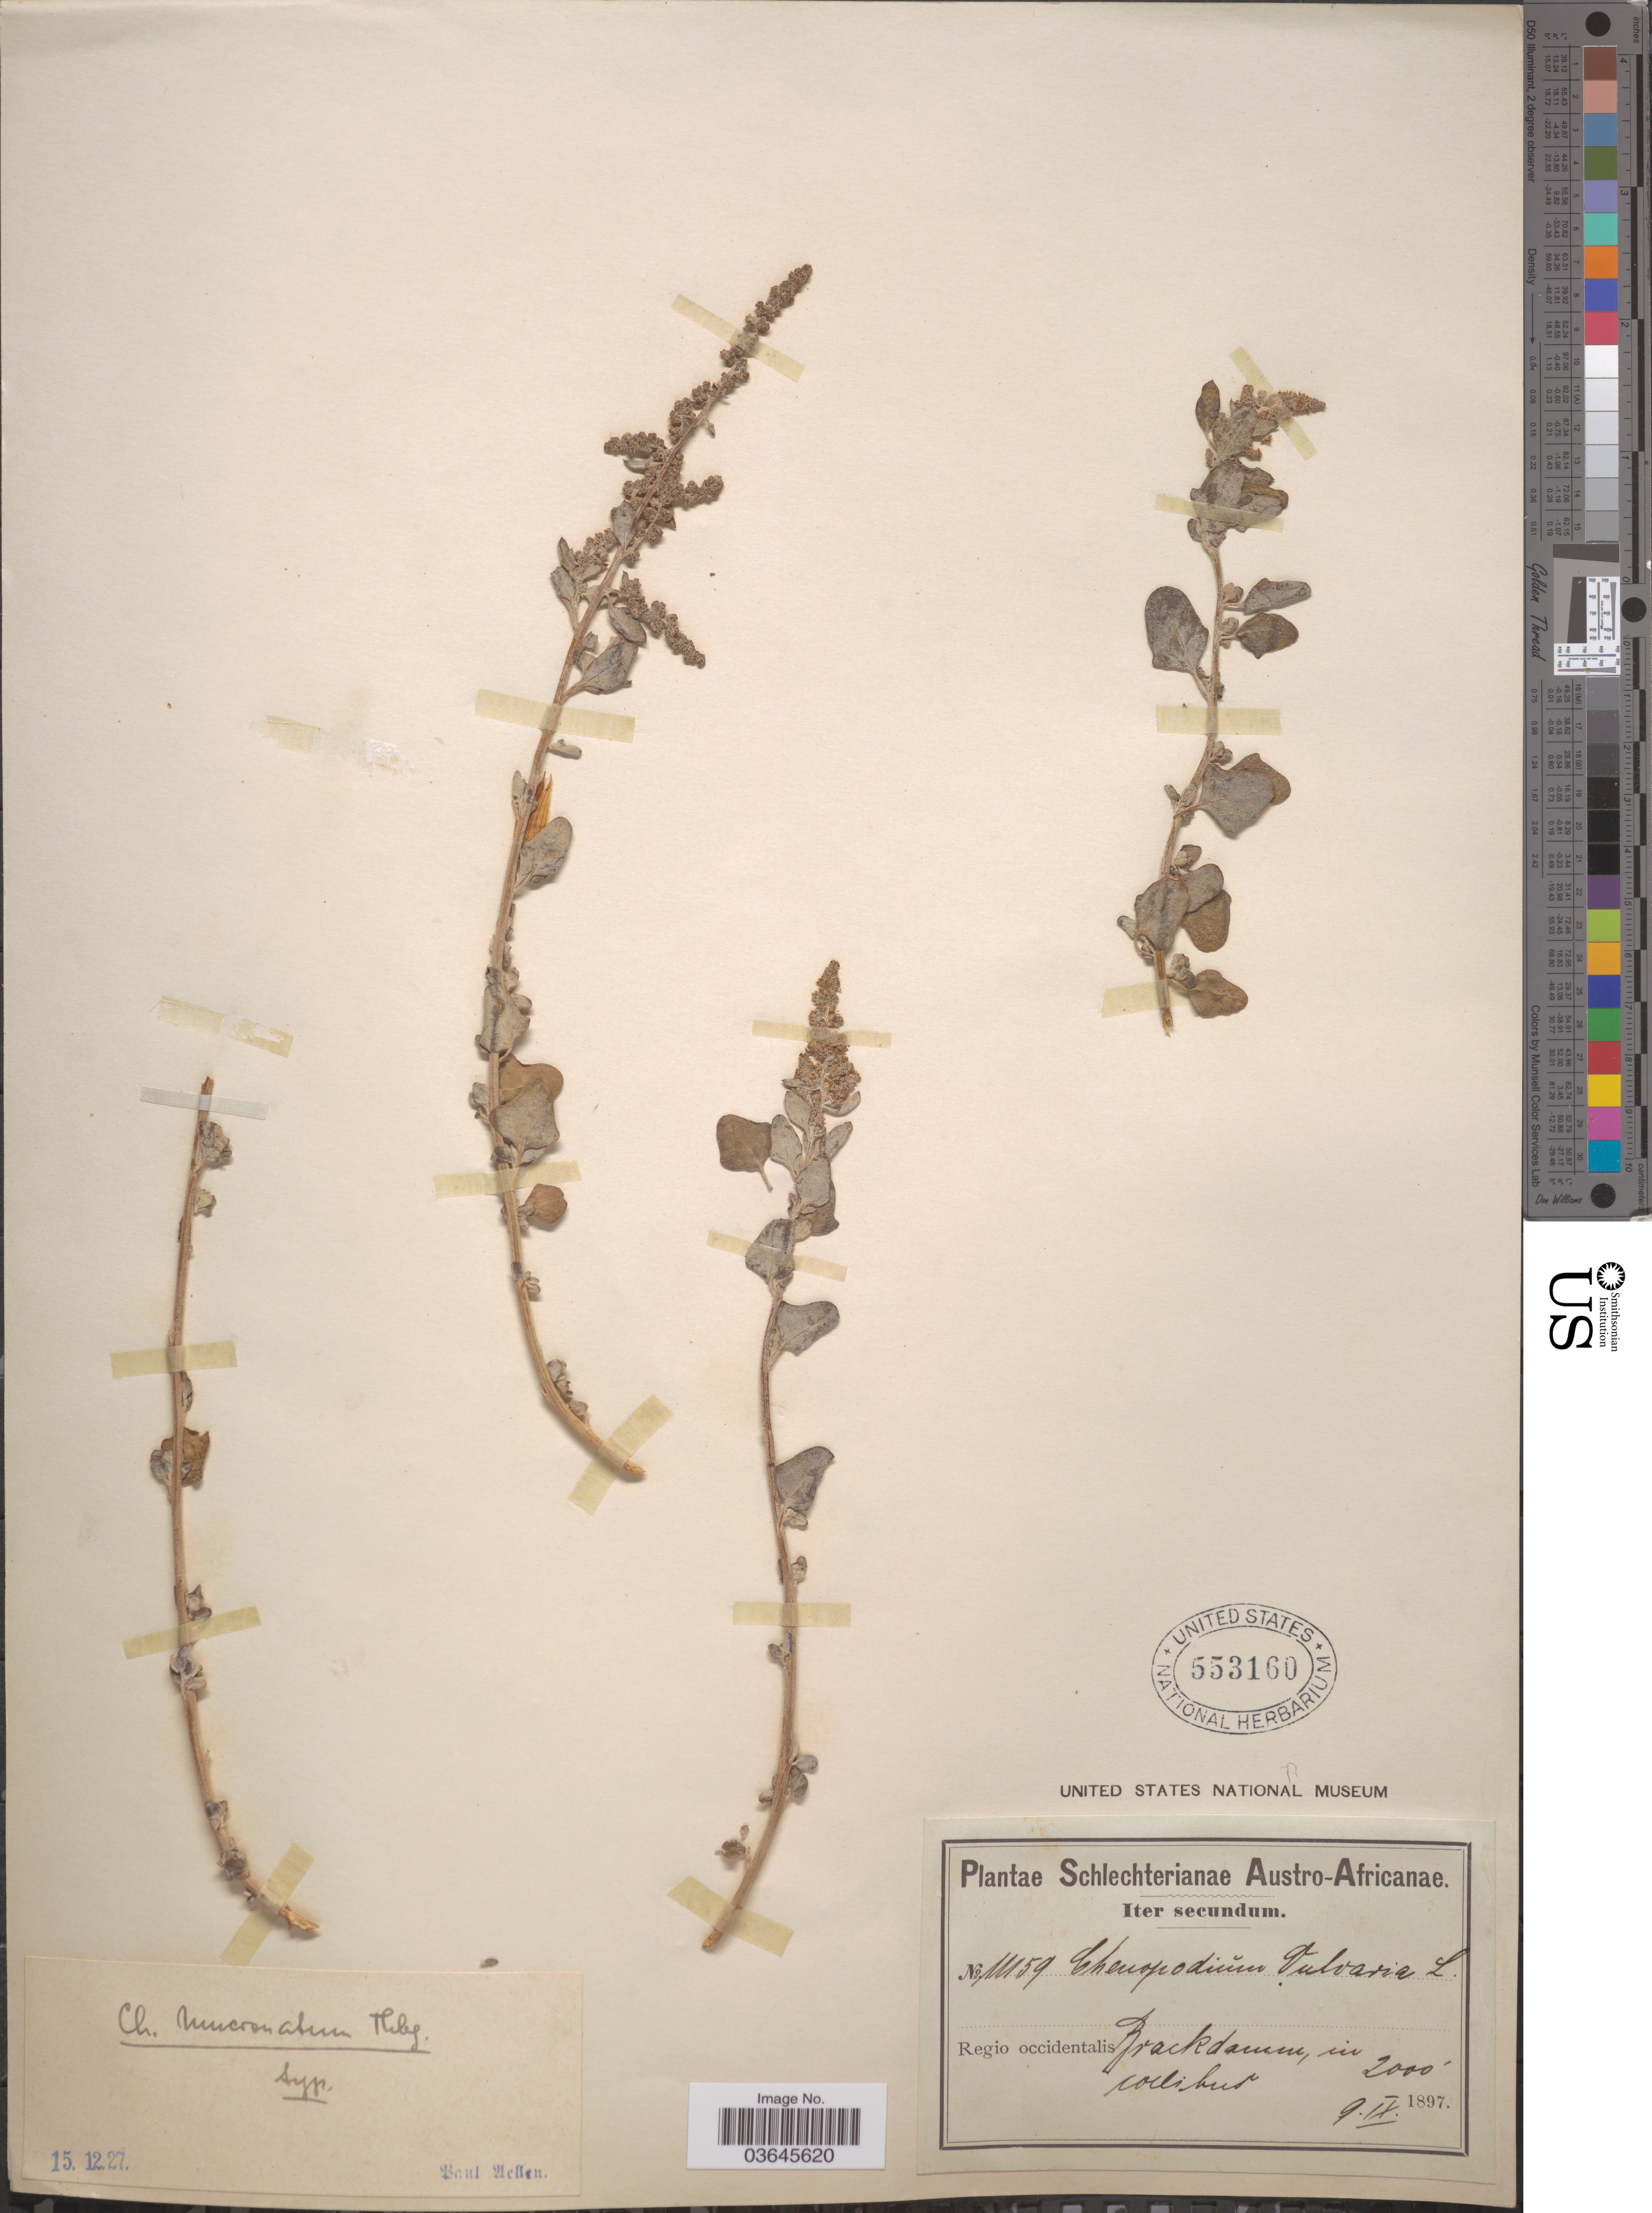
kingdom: Plantae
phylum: Tracheophyta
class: Magnoliopsida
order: Caryophyllales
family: Amaranthaceae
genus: Chenopodium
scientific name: Chenopodium mucronatum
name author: Thunb.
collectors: Schlechter, --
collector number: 11159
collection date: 1897-09-09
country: South Africa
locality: Austro-Africanæ. Regio occidentalis Brackdamm, in collibus.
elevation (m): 610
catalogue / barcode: US 553160